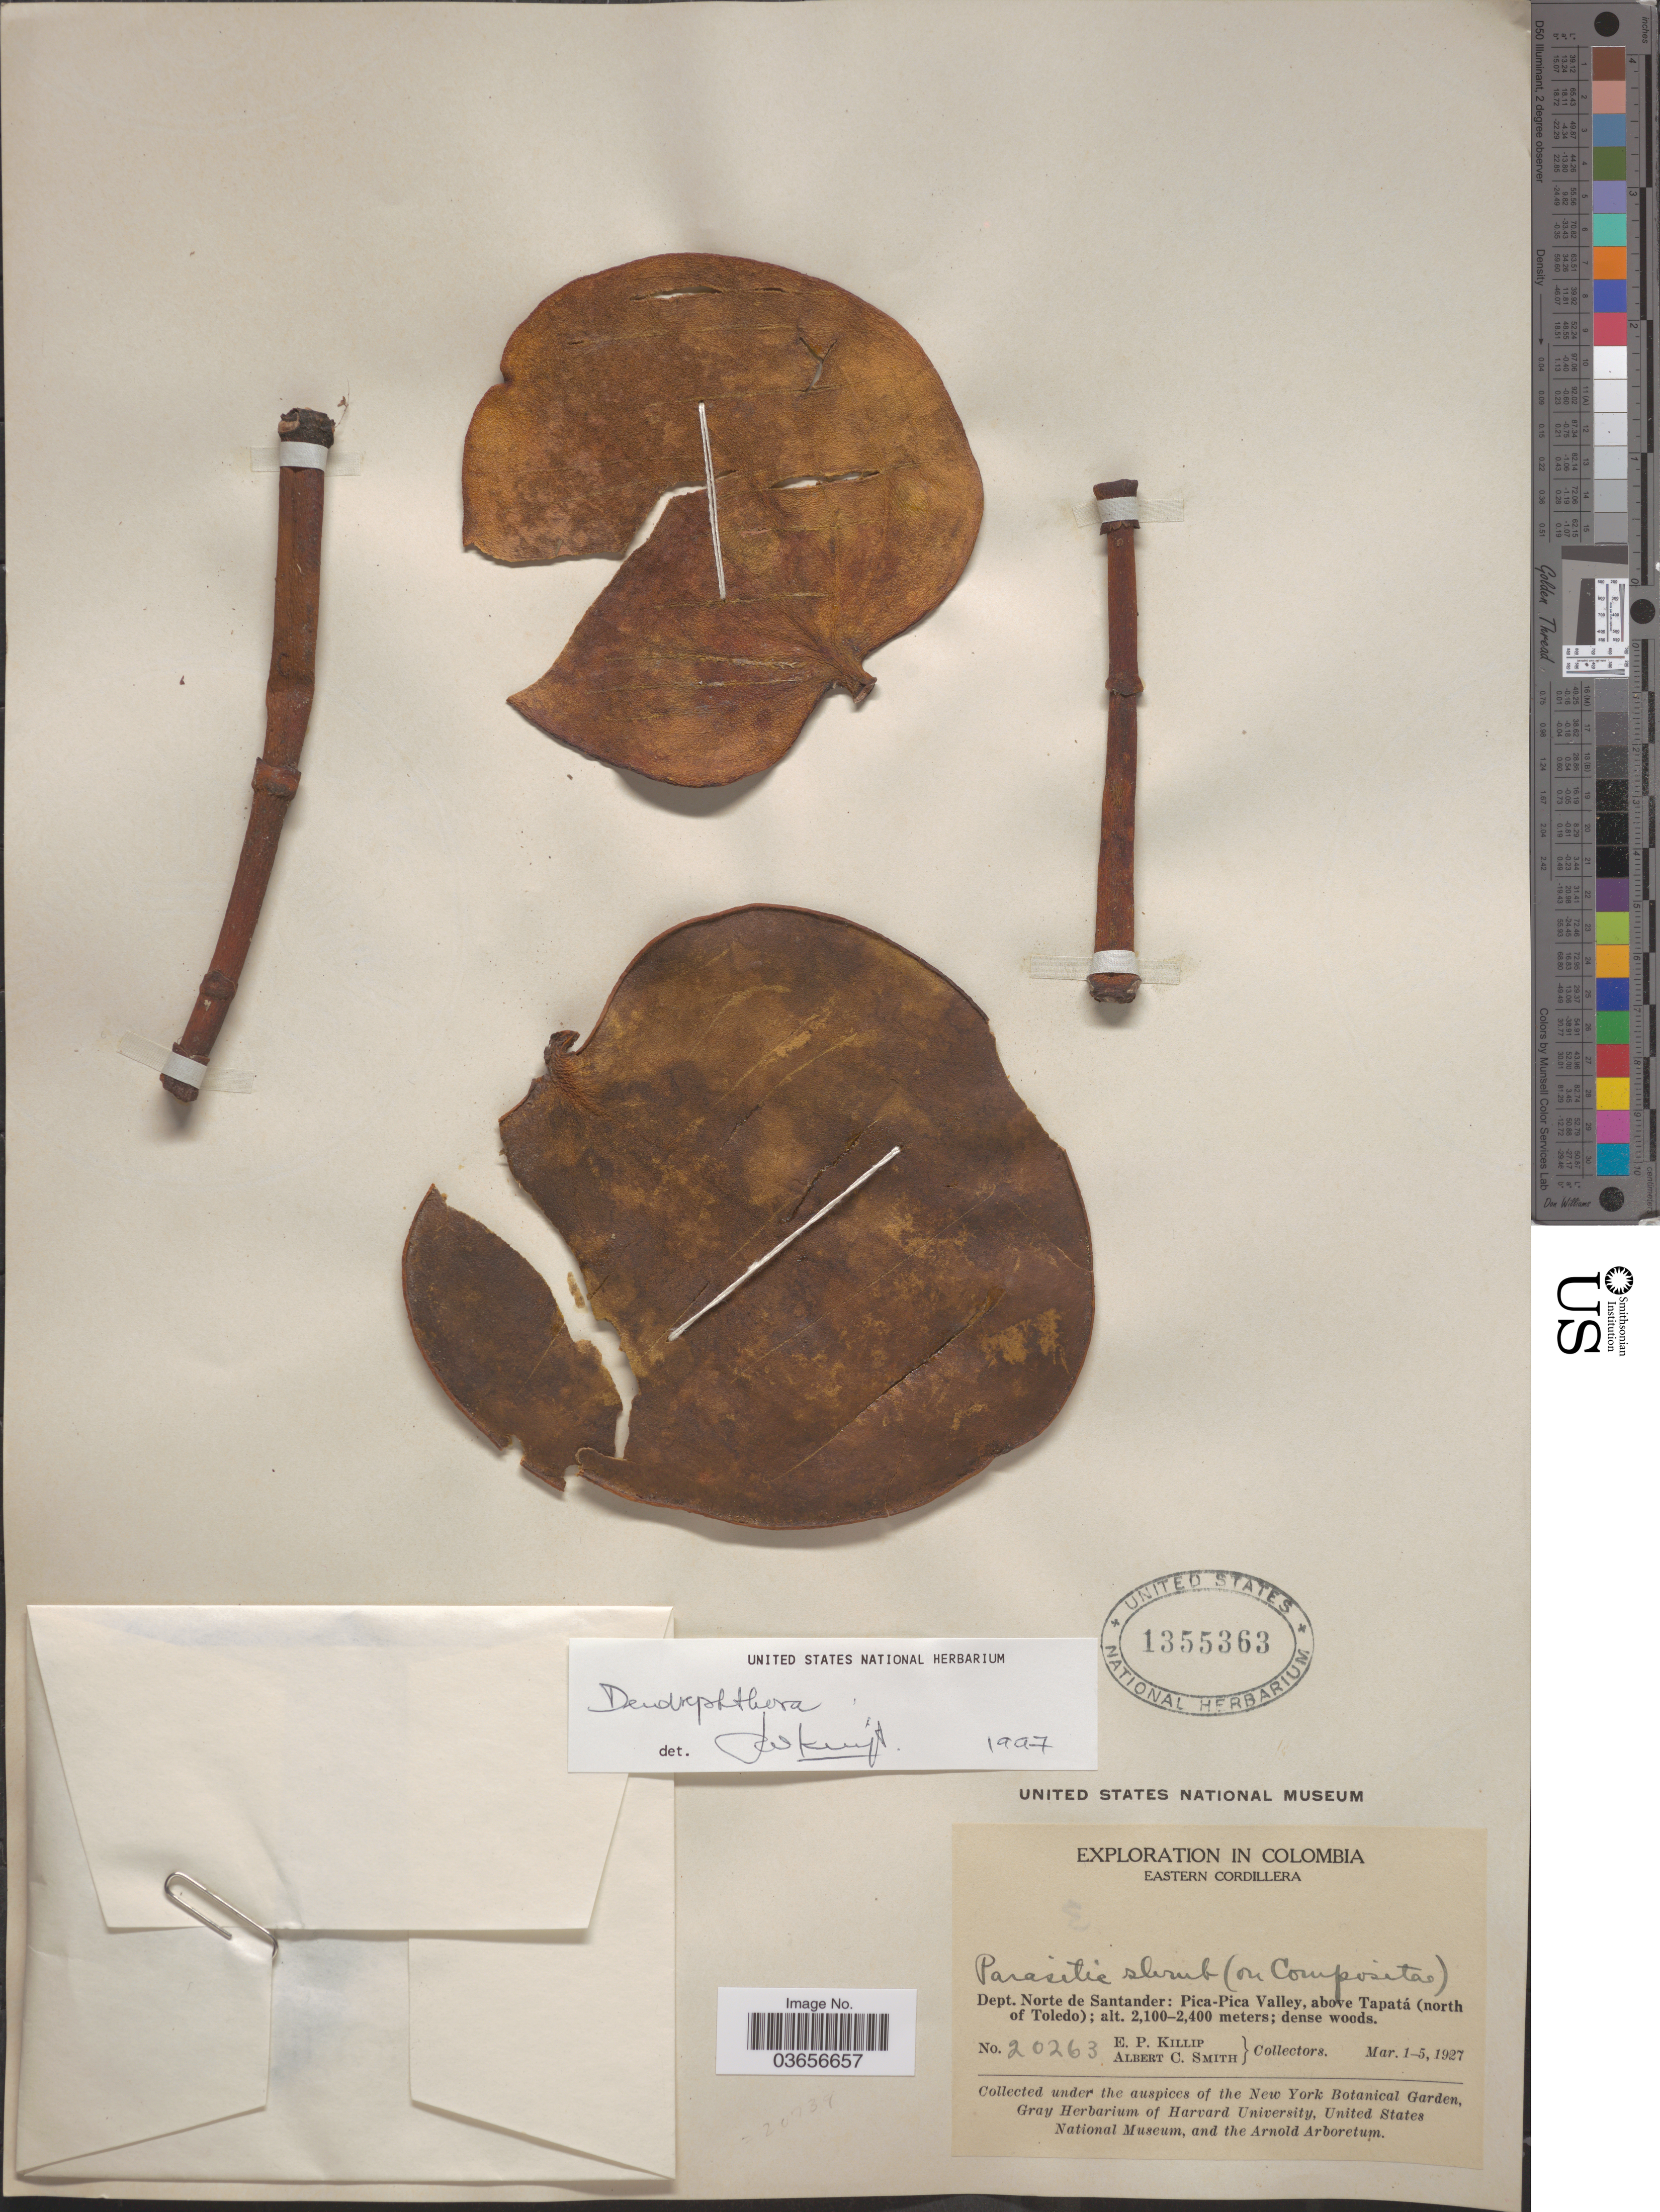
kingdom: Plantae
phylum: Tracheophyta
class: Magnoliopsida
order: Santalales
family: Viscaceae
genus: Dendrophthora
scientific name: Dendrophthora sp.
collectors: E. P. Killip & A. C. Smith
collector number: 20263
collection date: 1927-03-01/1927-03-05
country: Colombia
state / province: Norte de Santander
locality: Eastern Cordillera. Dept. Norte de Santander: Pica-Pica Valley, above Tapatá (north of Toledo).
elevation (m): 2100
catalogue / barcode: US 1355363